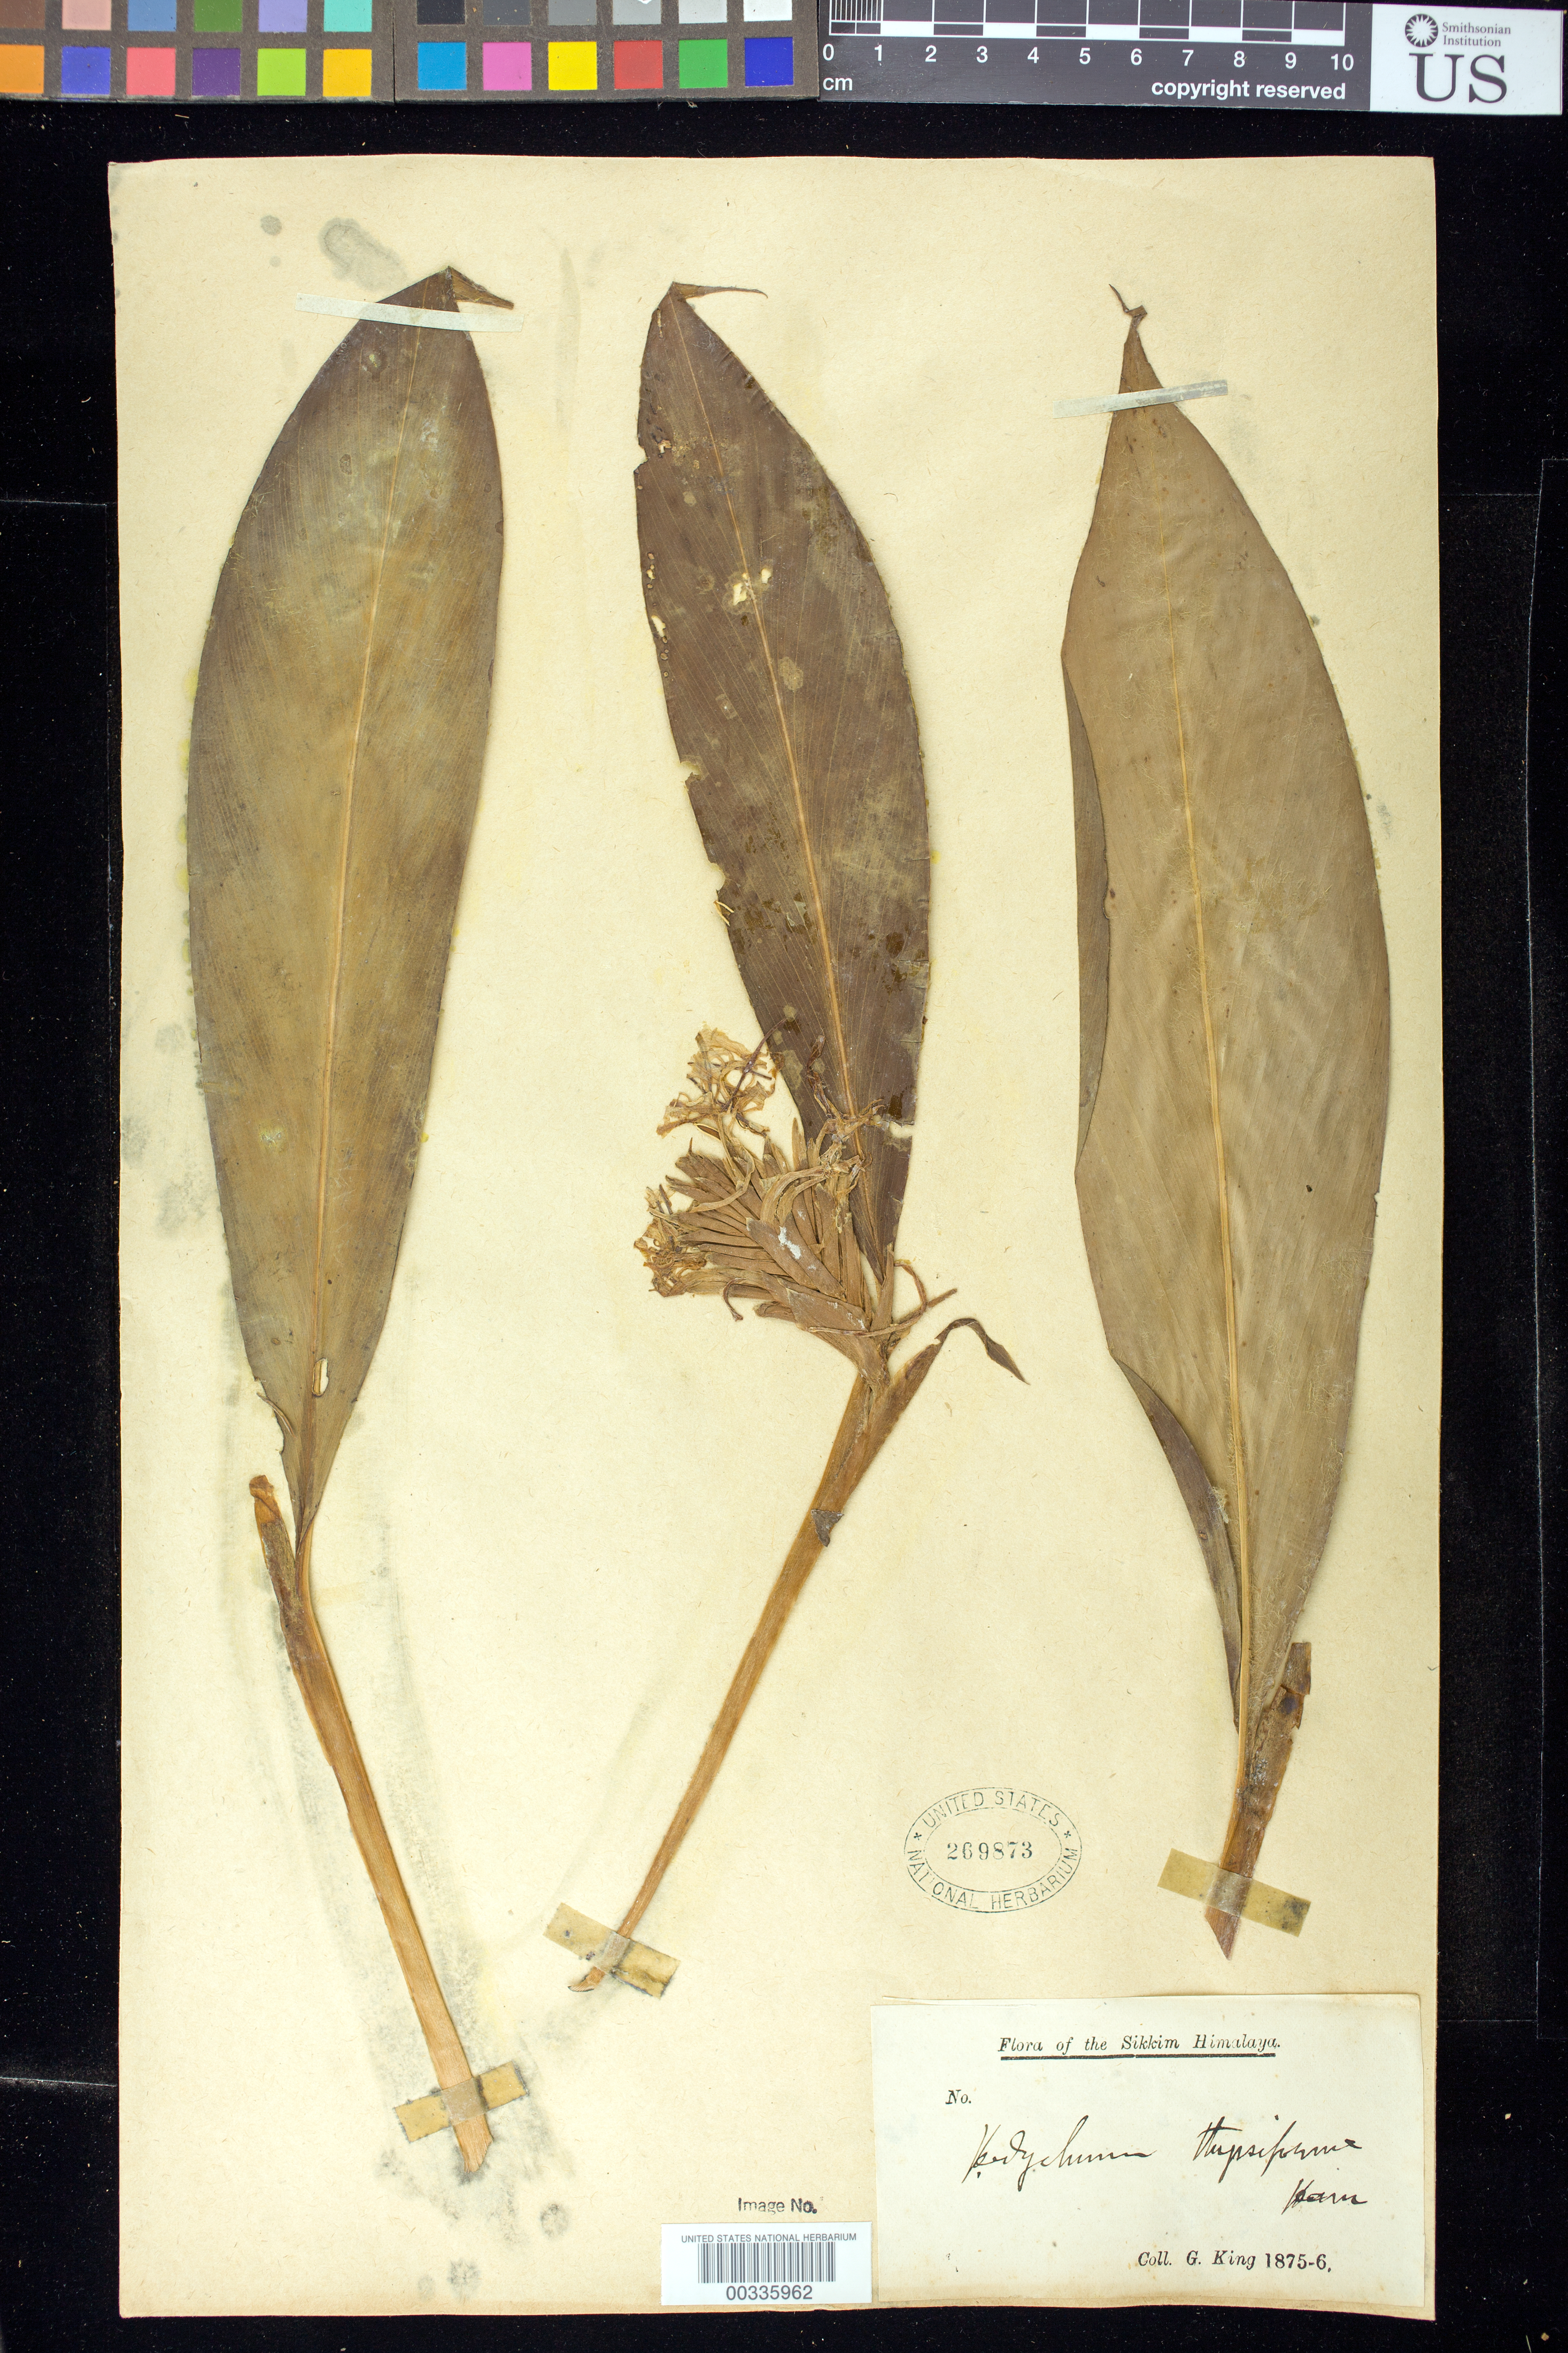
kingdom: Plantae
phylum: Tracheophyta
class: Liliopsida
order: Zingiberales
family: Zingiberaceae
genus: Hedychium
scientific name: Hedychium thyrsiforme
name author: Sm.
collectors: G. King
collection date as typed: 1875 to -- -- 1876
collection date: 1875/1876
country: India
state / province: Sikkim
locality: Flora of the sikkim himalaya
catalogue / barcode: US 269873